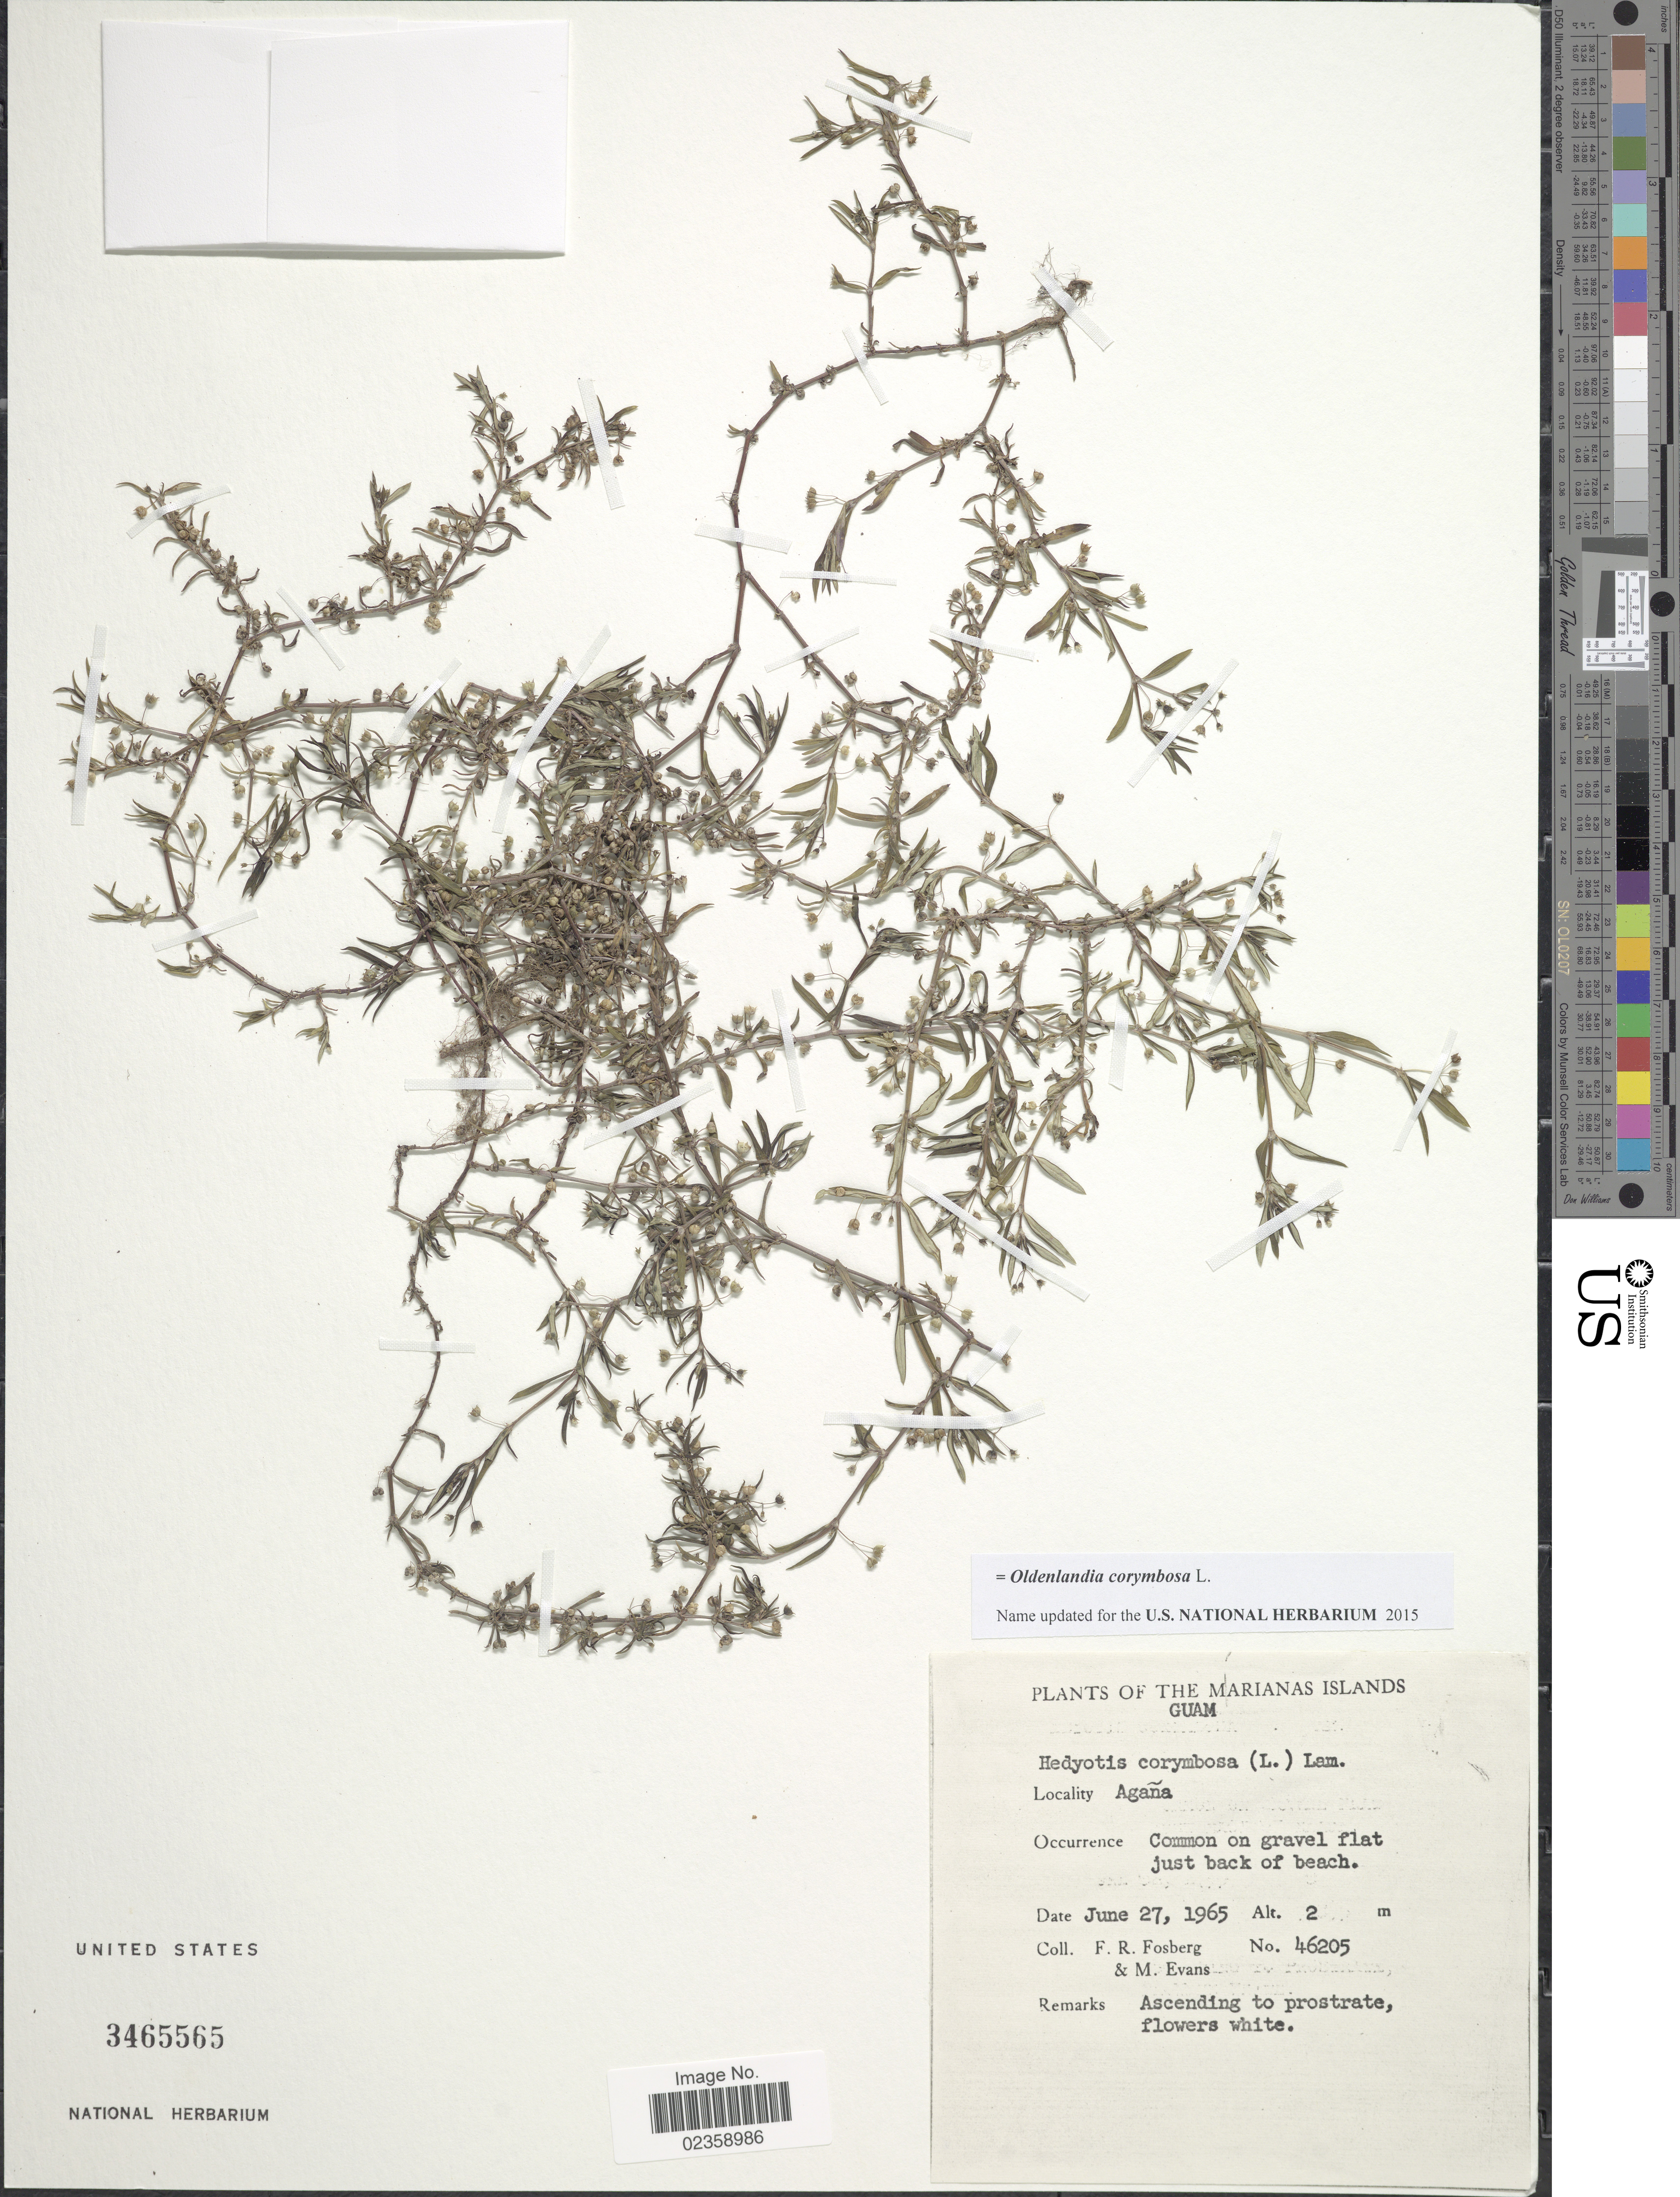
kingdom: Plantae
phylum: Tracheophyta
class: Magnoliopsida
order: Gentianales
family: Rubiaceae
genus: Oldenlandia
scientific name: Oldenlandia corymbosa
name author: L.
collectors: F. R. Fosberg & M. Evans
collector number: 46205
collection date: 1965-06-27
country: Guam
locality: Marianas Islands. Guam. Agaña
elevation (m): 2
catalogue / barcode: US 3465565